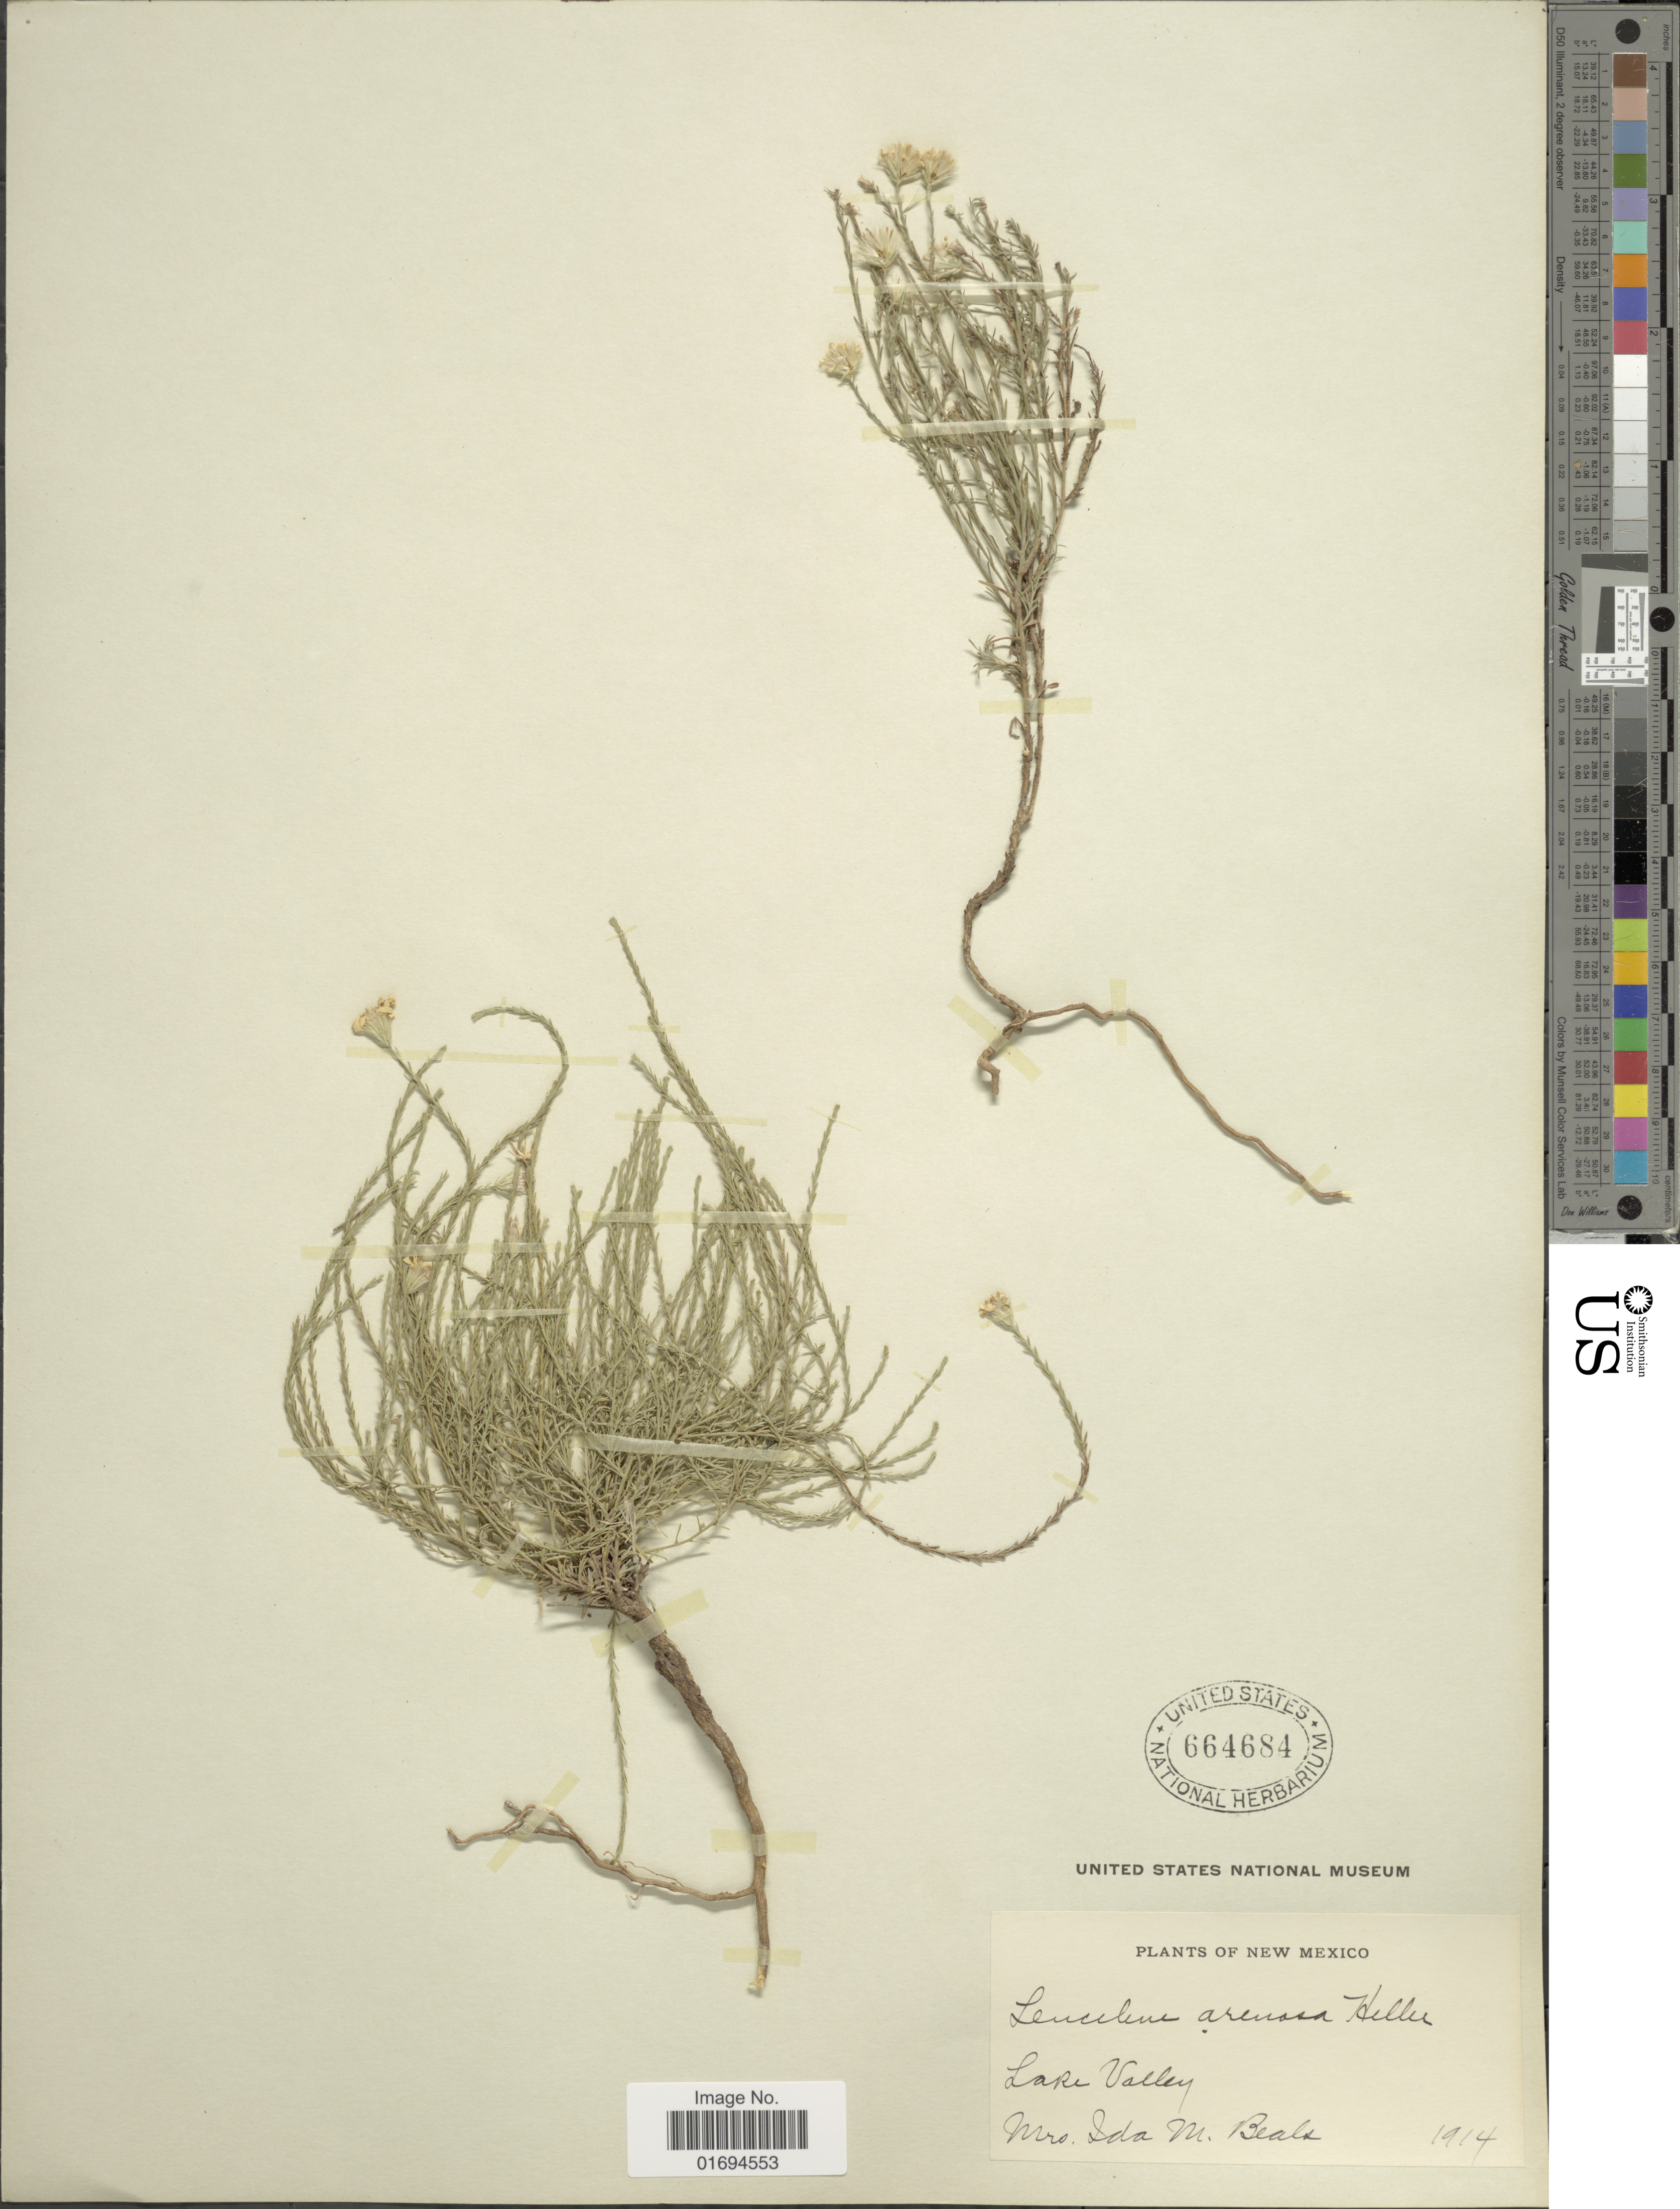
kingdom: Plantae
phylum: Tracheophyta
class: Magnoliopsida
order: Asterales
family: Asteraceae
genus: Chaetopappa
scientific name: Chaetopappa ericoides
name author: (Torr.) G.L. Nesom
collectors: I. M. Beals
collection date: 1914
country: United States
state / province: New Mexico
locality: Lare Valley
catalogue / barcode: US 664684